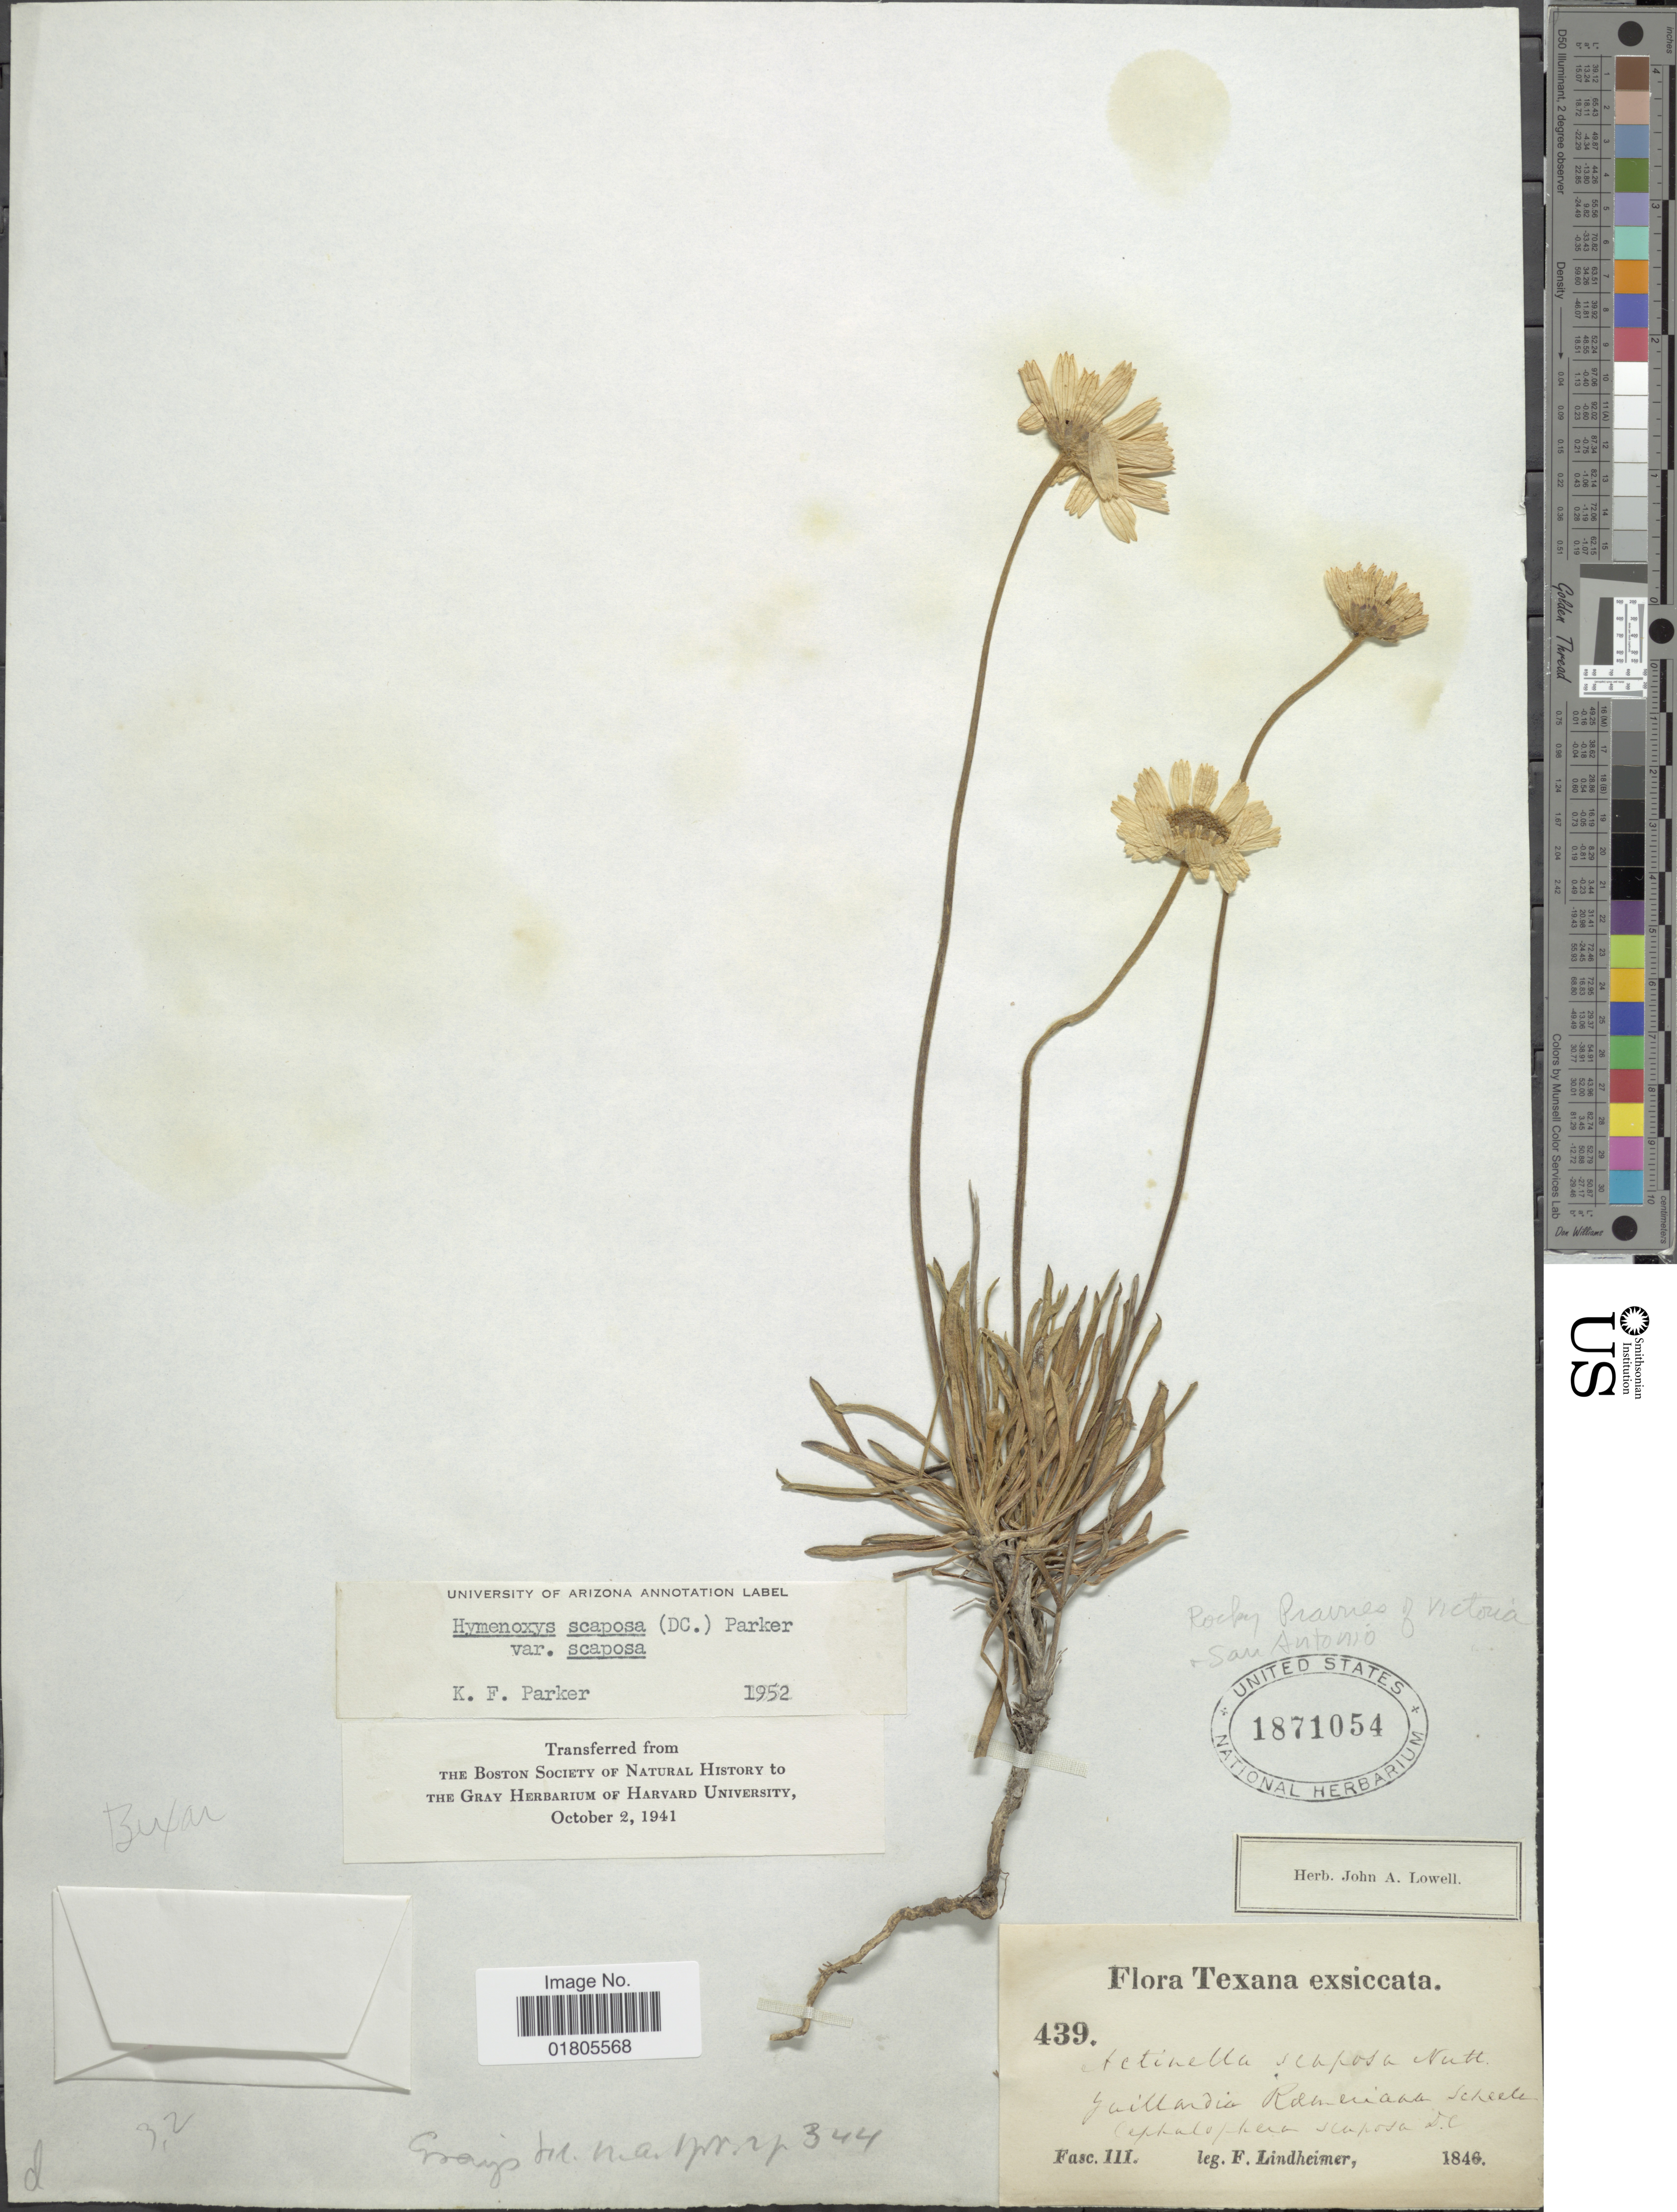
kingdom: Plantae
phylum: Tracheophyta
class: Magnoliopsida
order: Asterales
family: Asteraceae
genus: Actinea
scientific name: Actinea scaposa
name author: (DC.) Kuntze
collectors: F. Lindheimer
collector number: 439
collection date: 1846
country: United States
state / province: Texas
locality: Fasc. III. Rocky Praires of Victoria San Antonio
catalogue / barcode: US 1871054